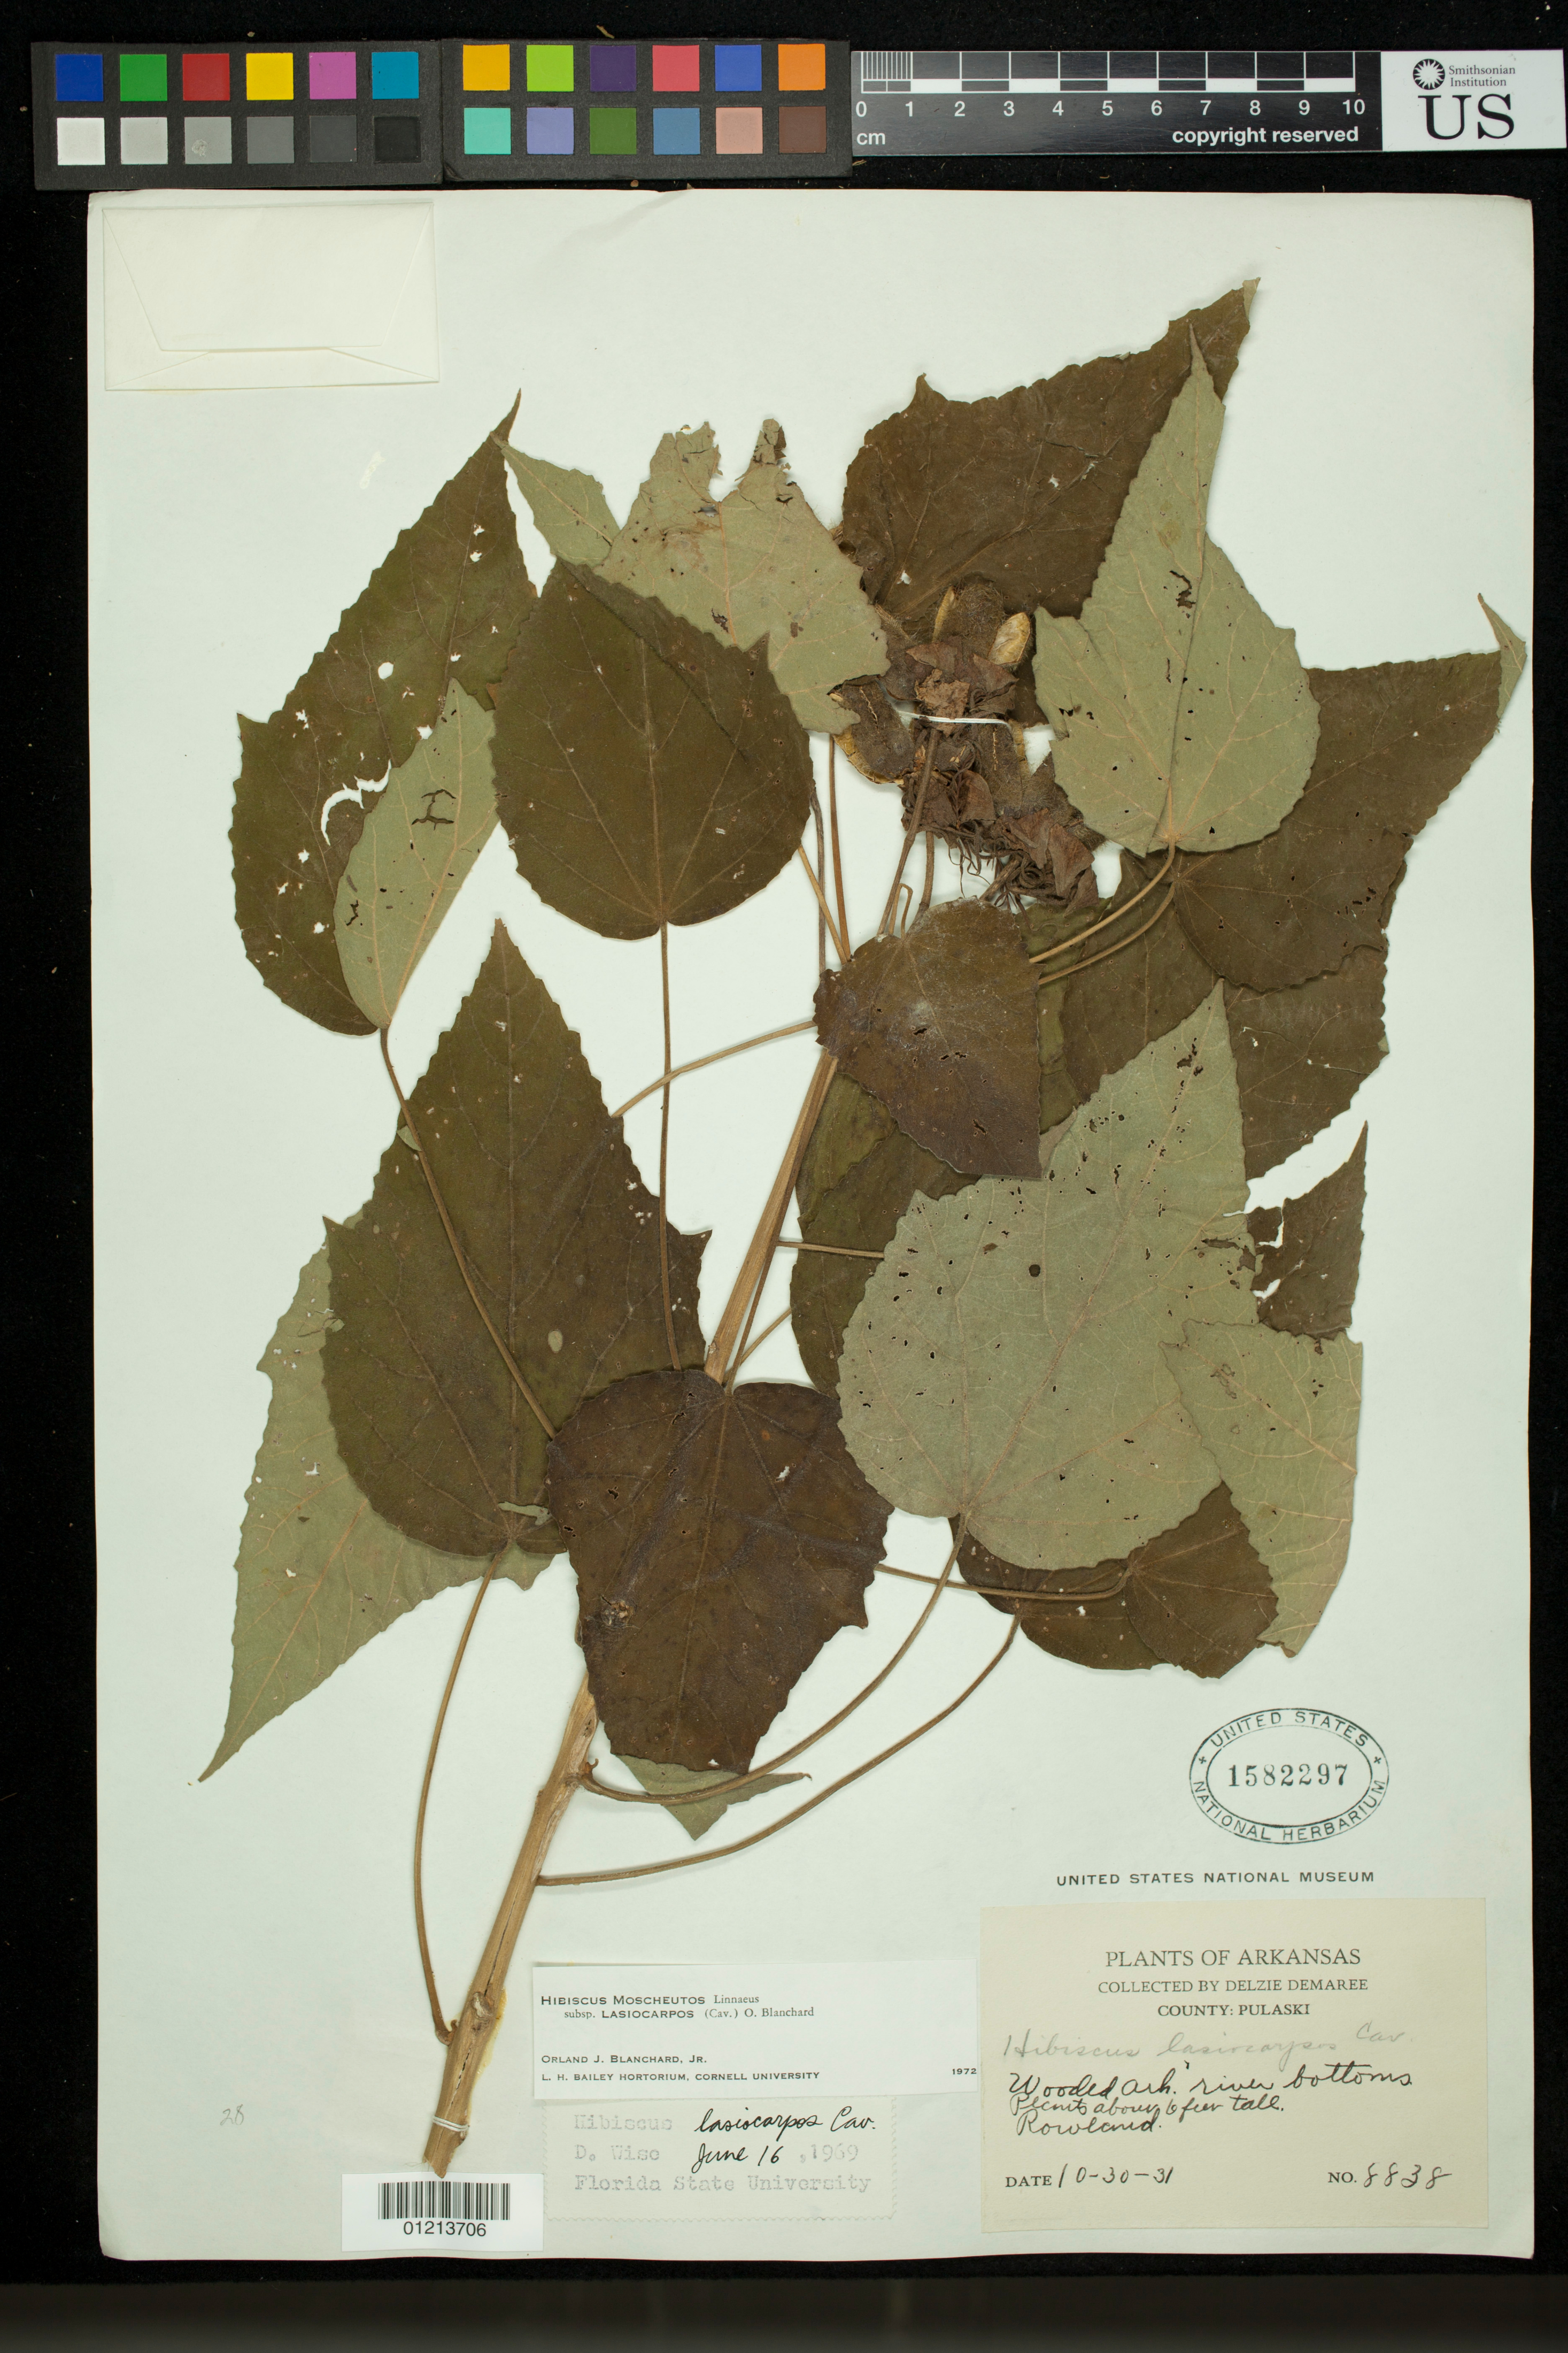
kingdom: Plantae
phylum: Tracheophyta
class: Magnoliopsida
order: Malvales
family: Malvaceae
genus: Hibiscus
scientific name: Hibiscus moscheutos subsp. lasiocarpos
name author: (Cav.) O.J. Blanch.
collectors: D. Demaree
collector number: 8838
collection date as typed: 30 Oct 1931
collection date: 1931-10-30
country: United States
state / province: Arkansas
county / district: Pulaski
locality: County: Pulaski. Wooded Ark. River bottoms. Rowland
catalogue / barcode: US 1582297